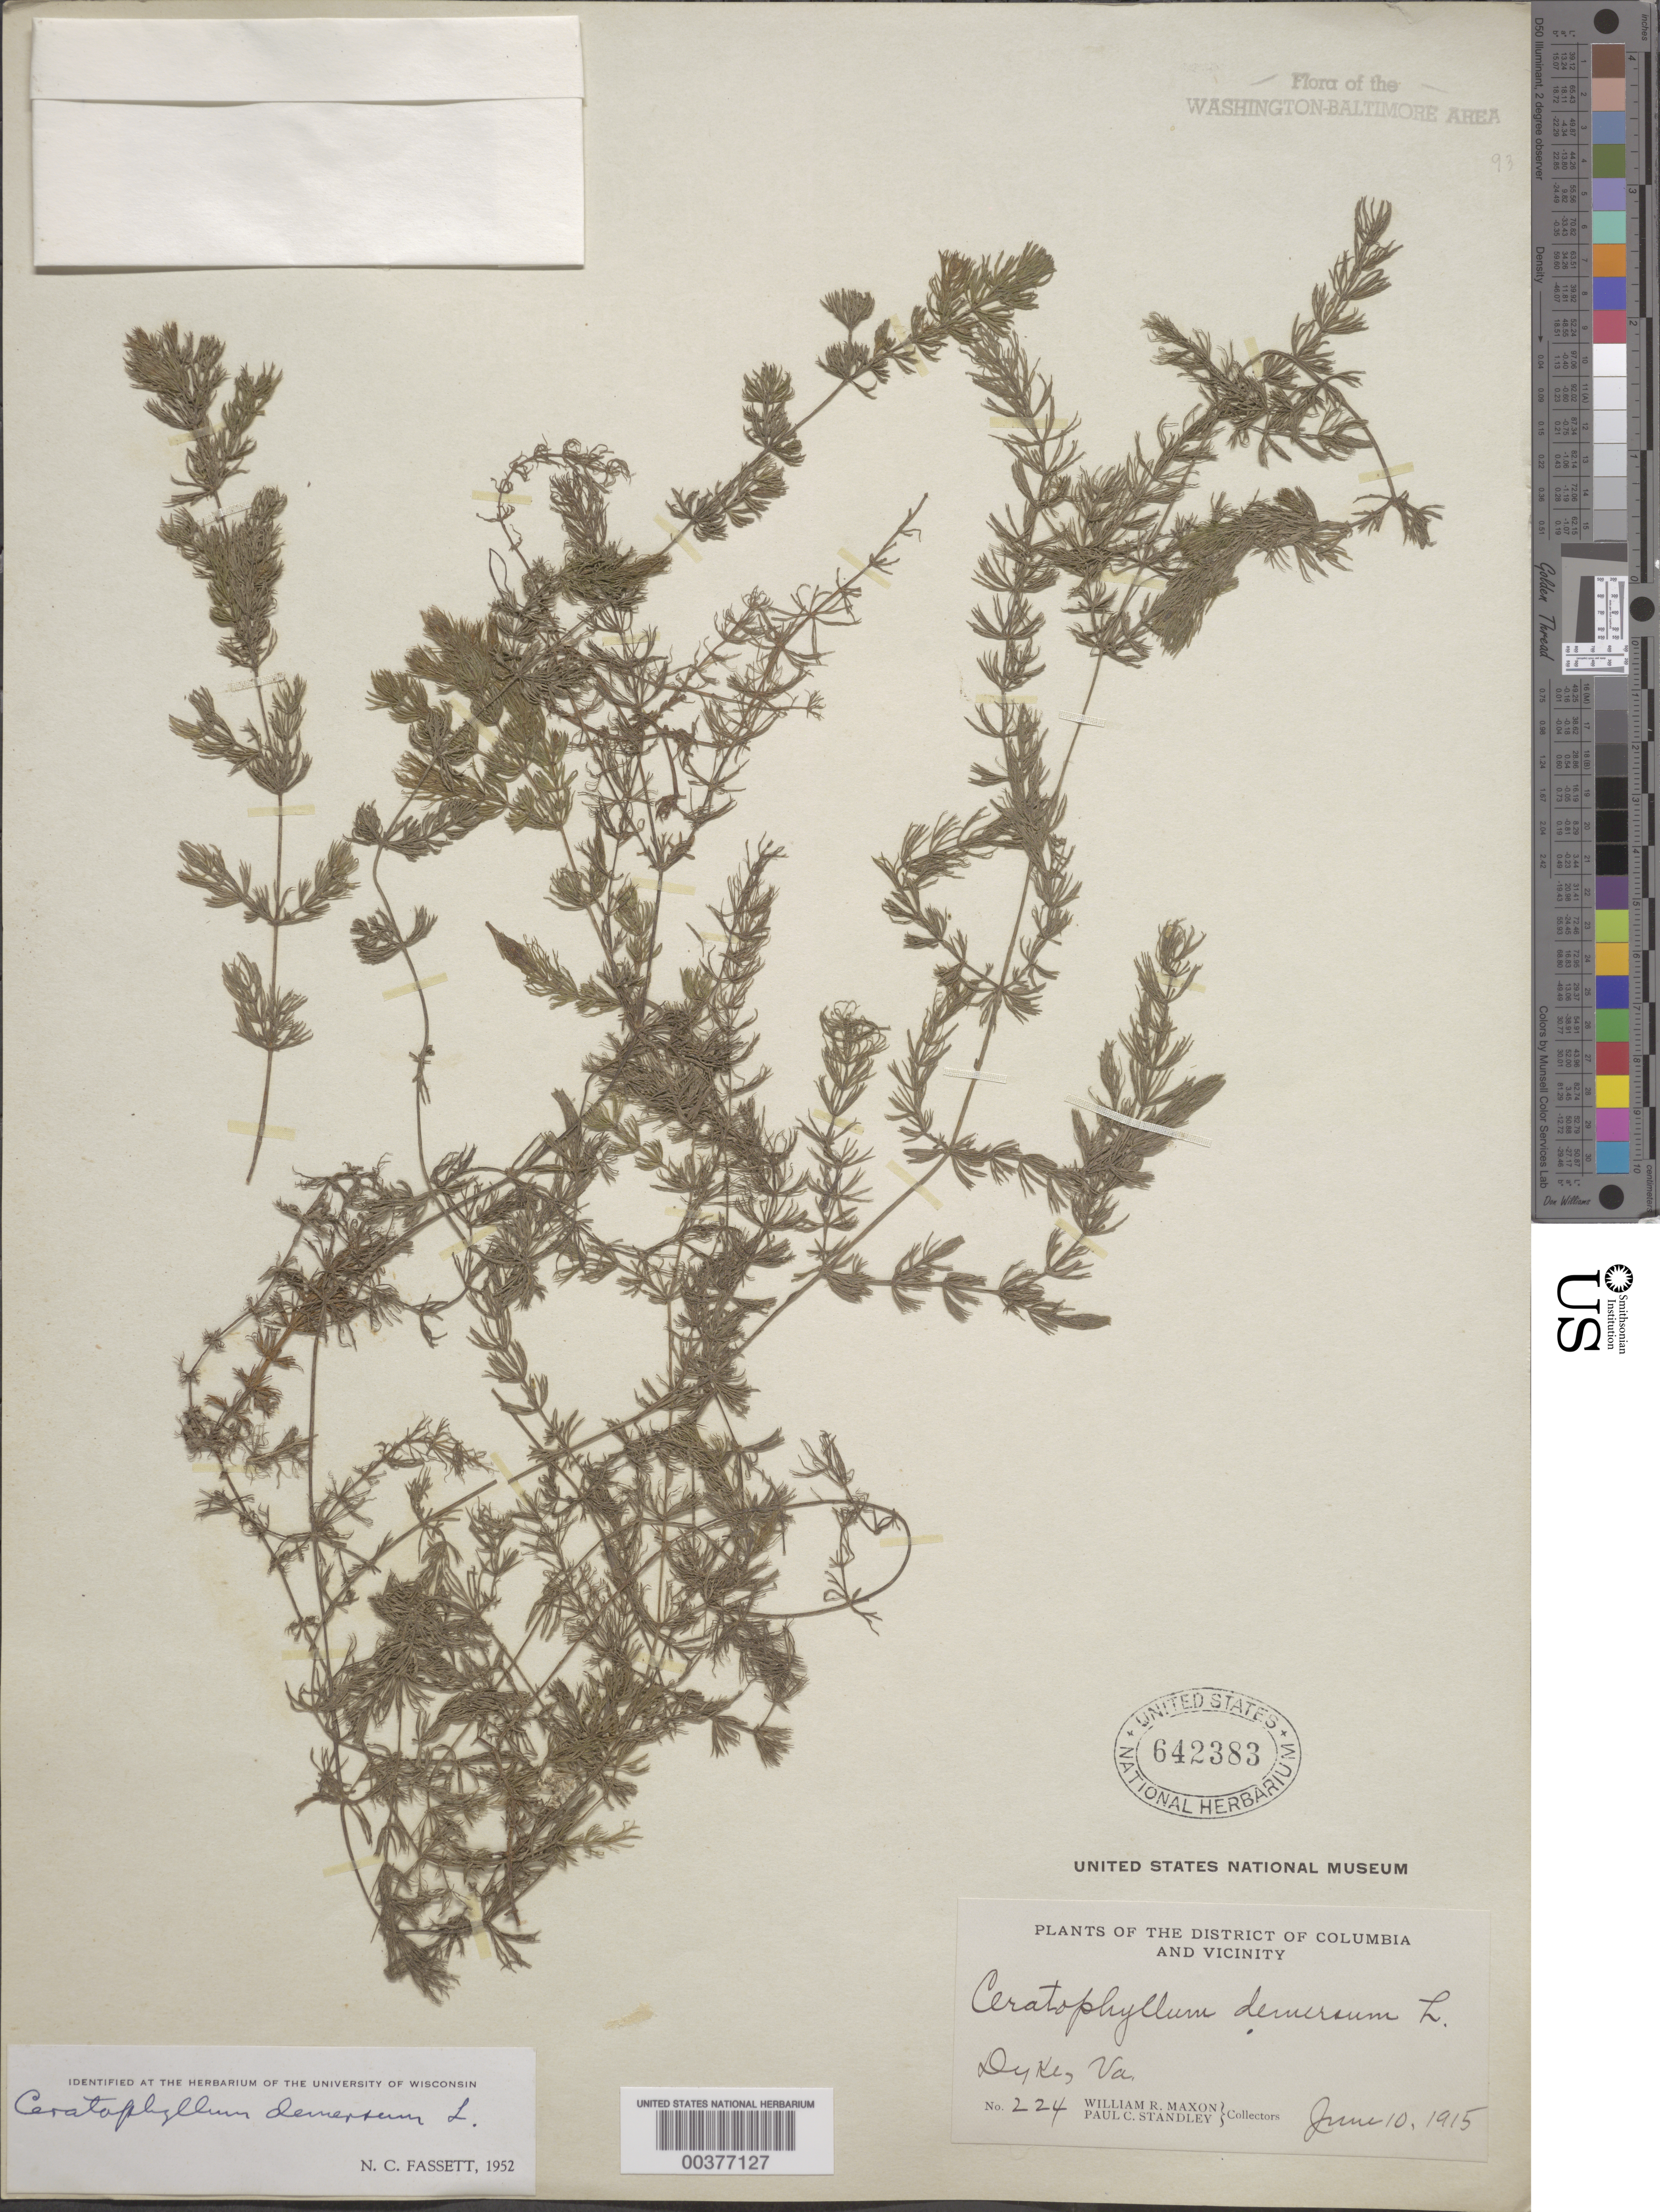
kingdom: Plantae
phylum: Tracheophyta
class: Magnoliopsida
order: Ceratophyllales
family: Ceratophyllaceae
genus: Ceratophyllum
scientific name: Ceratophyllum demersum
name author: L.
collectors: W. R. Maxon & P. C. Standley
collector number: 224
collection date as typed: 10 Jun 1915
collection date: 1915-06-10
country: United States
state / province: Virginia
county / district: Fairfax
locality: Dyke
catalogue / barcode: US 642383